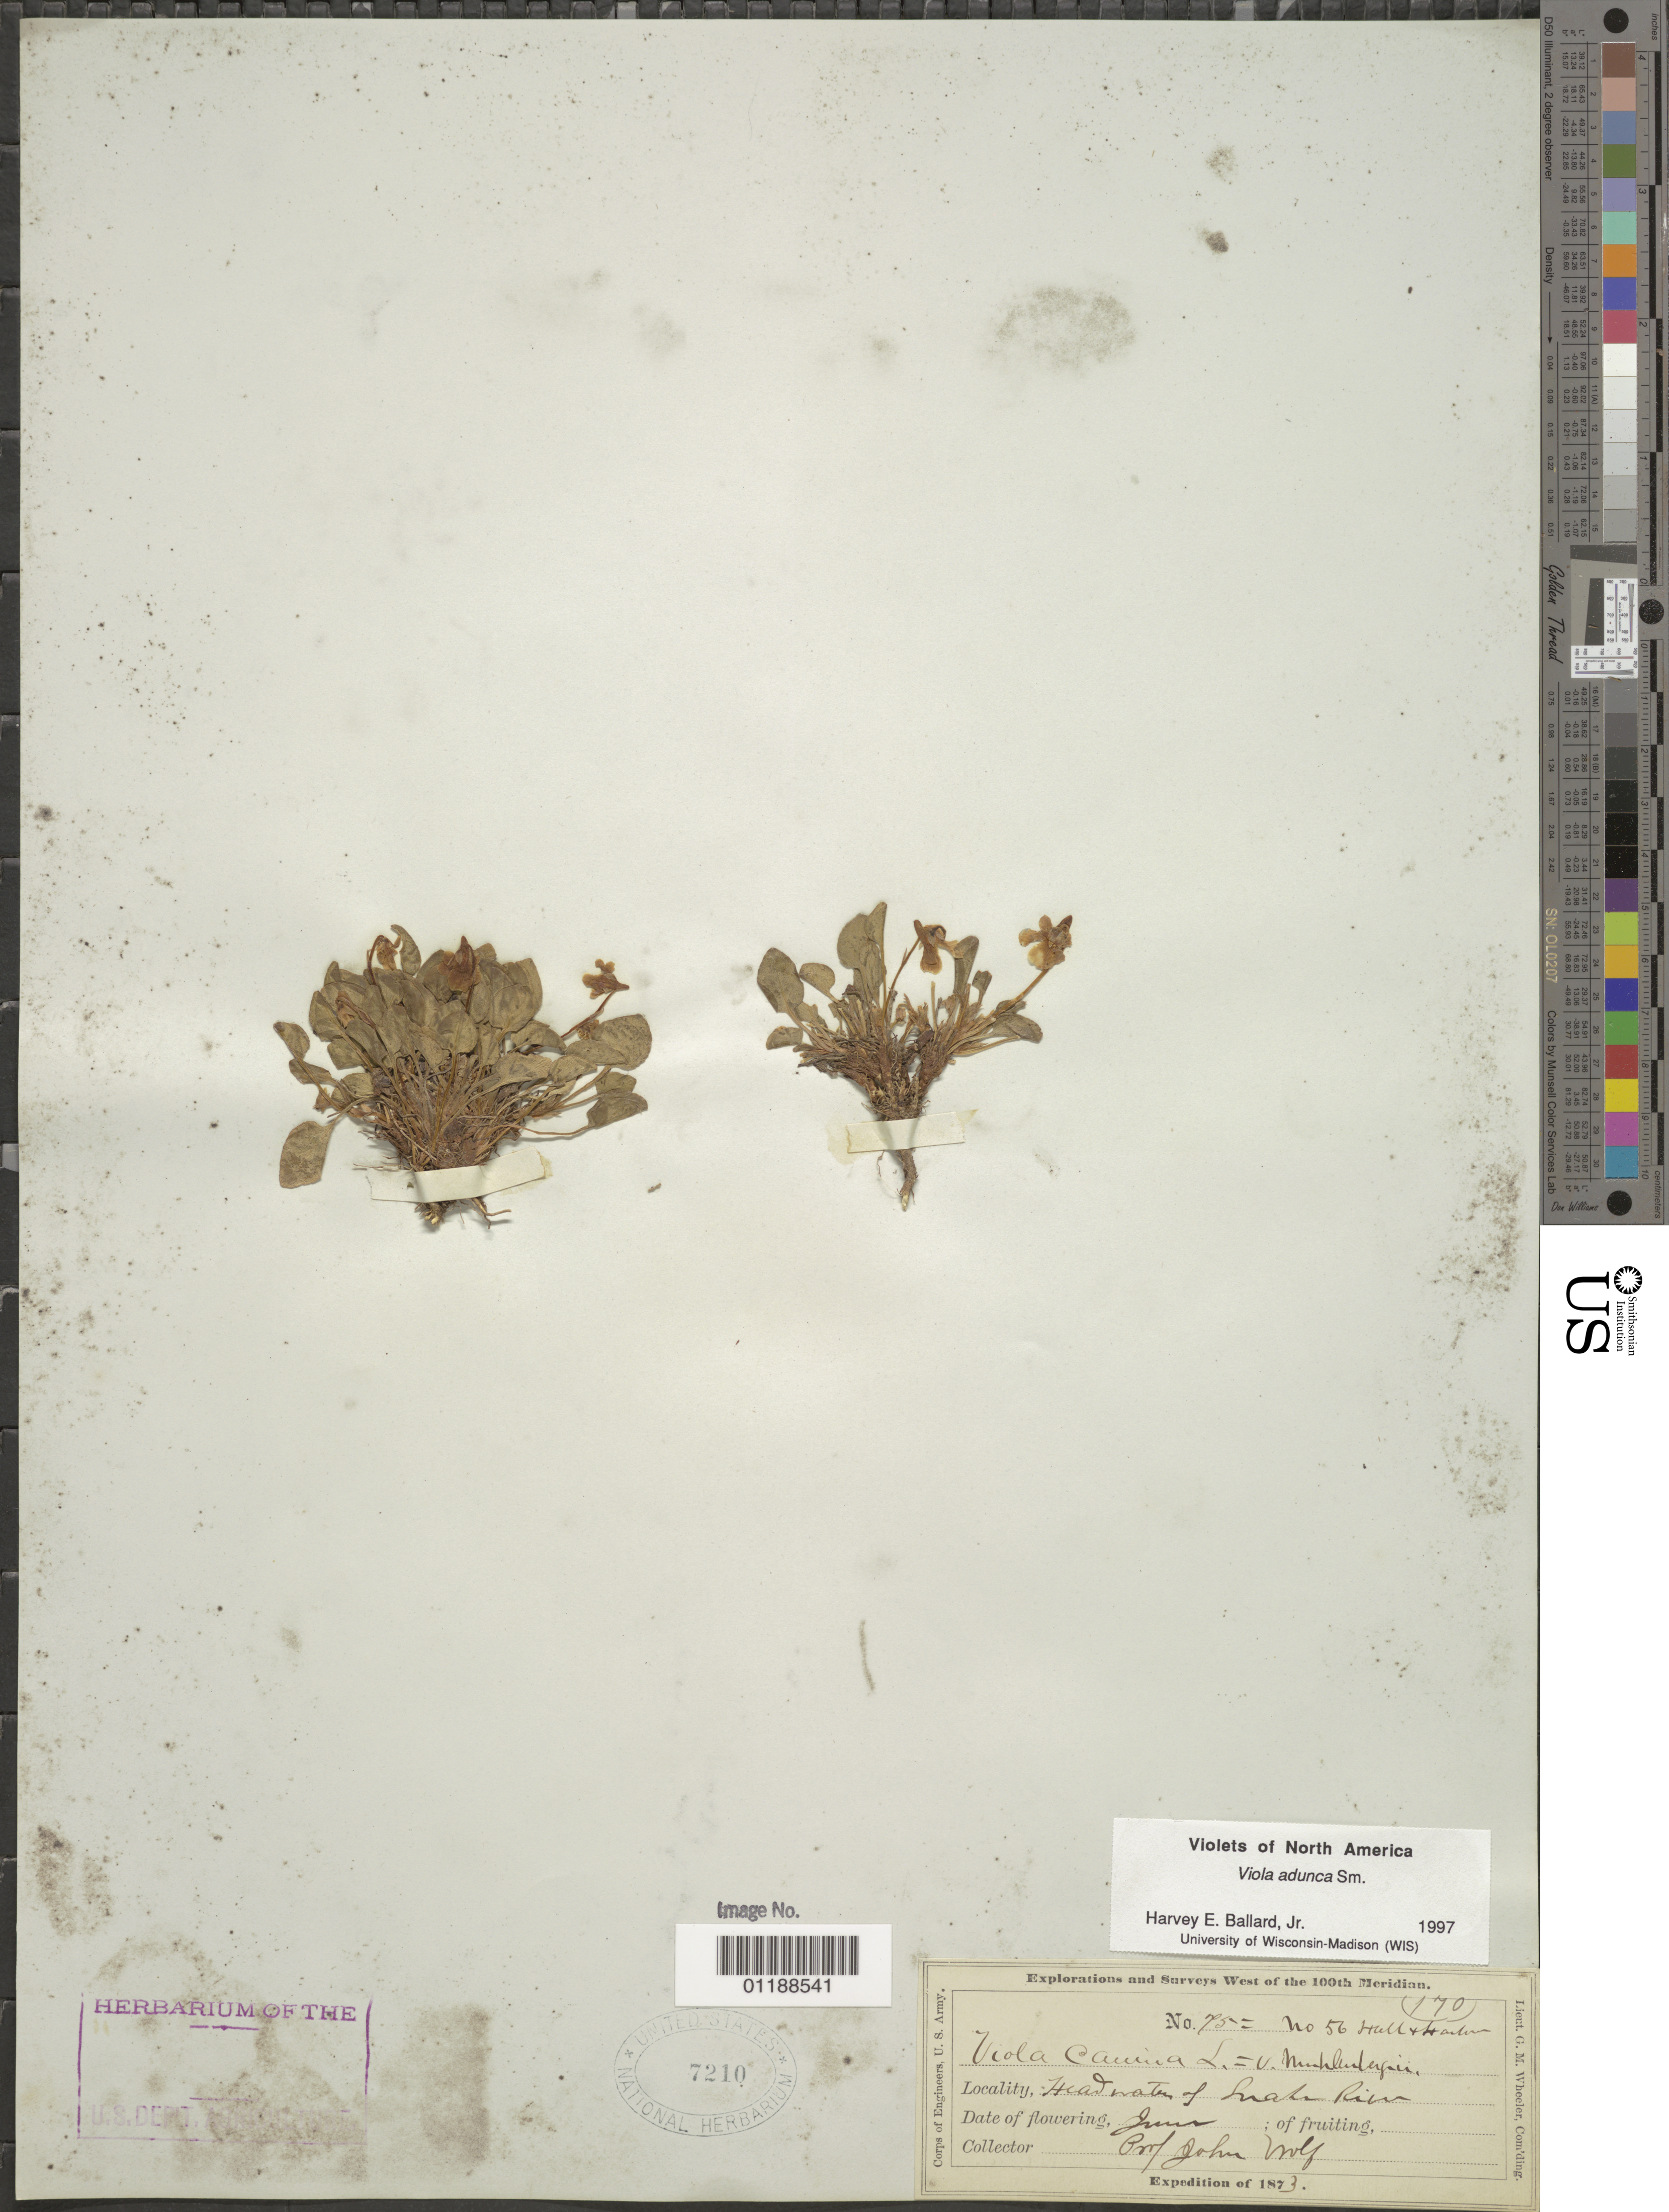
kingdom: Plantae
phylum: Tracheophyta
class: Magnoliopsida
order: Malpighiales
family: Violaceae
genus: Viola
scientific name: Viola adunca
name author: Sm.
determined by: Ballard, Harvey E.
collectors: J. Wolf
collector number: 75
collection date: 1873-06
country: United States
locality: Head waters of Snake River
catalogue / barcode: US 7210